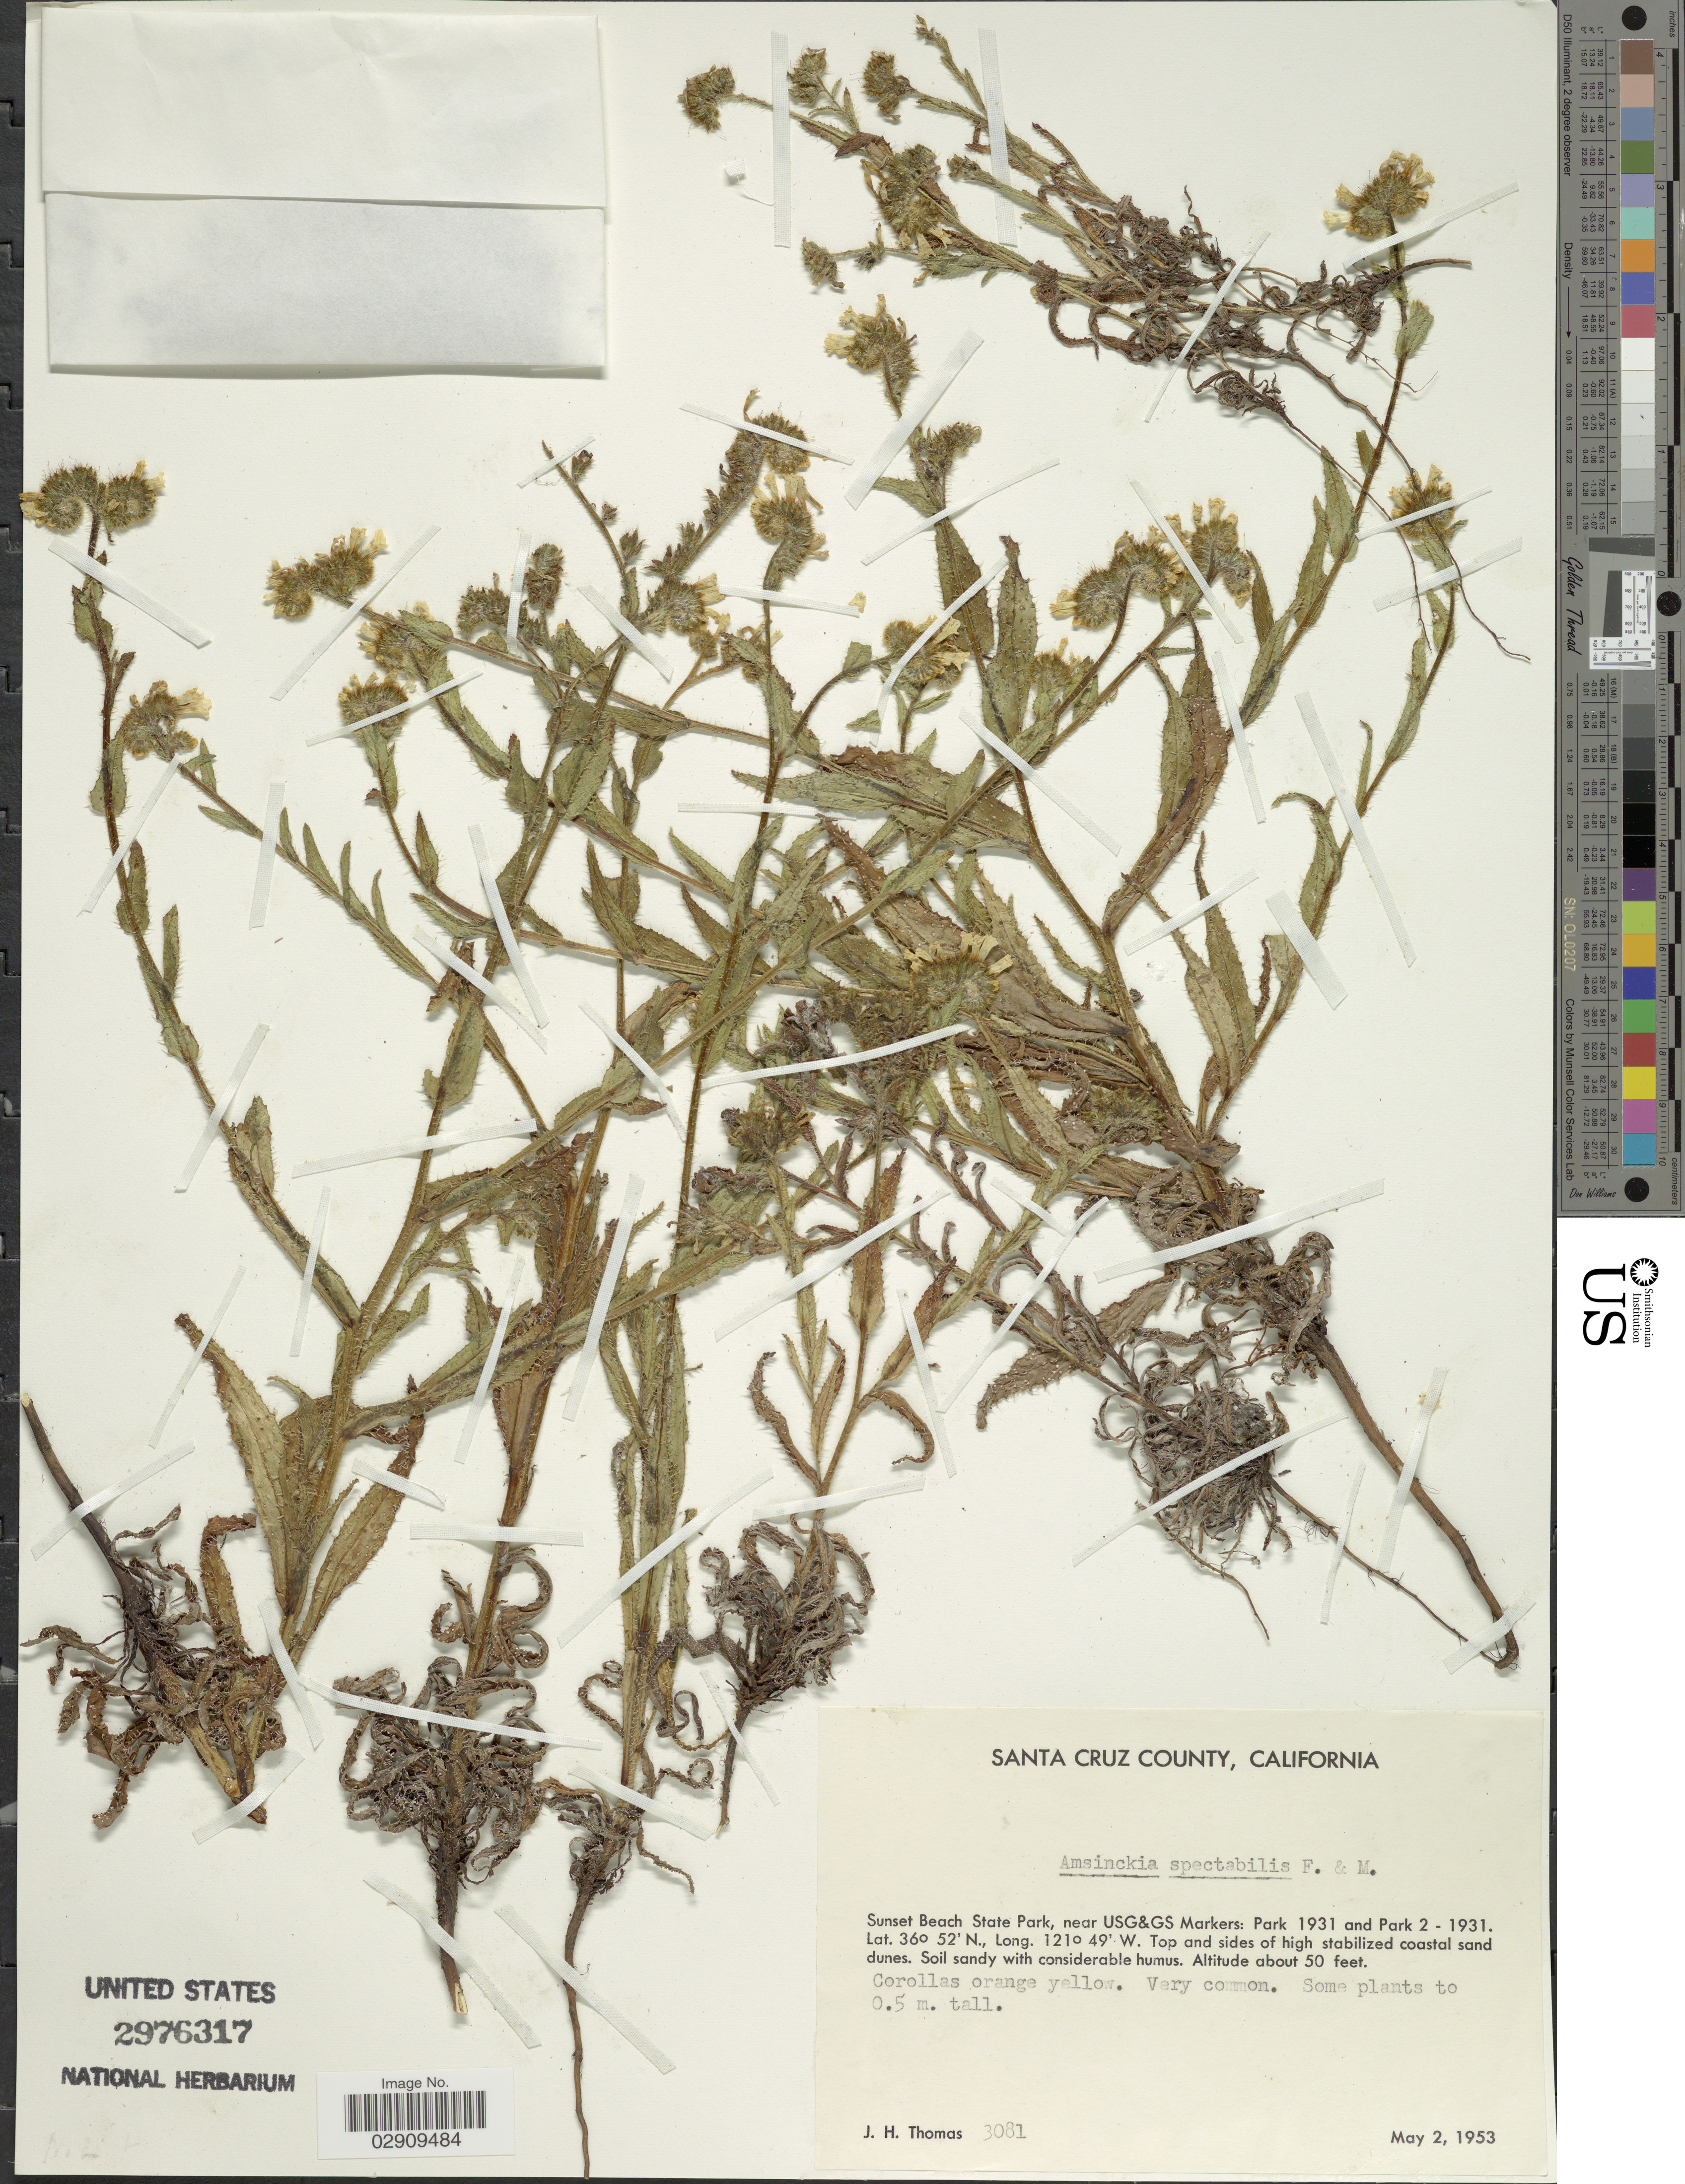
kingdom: Plantae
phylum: Tracheophyta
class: Magnoliopsida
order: Boraginales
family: Boraginaceae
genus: Amsinckia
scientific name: Amsinckia spectabilis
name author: Fisch. & C.A. Mey.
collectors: J. H. Thomas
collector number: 3081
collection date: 1953-05-02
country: United States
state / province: California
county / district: Santa Cruz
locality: Santa Cruz County. Sunset Beach State Park, near USG&GS Markers: Park 1931 and Park 2- 1931.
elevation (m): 15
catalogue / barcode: US 2976317